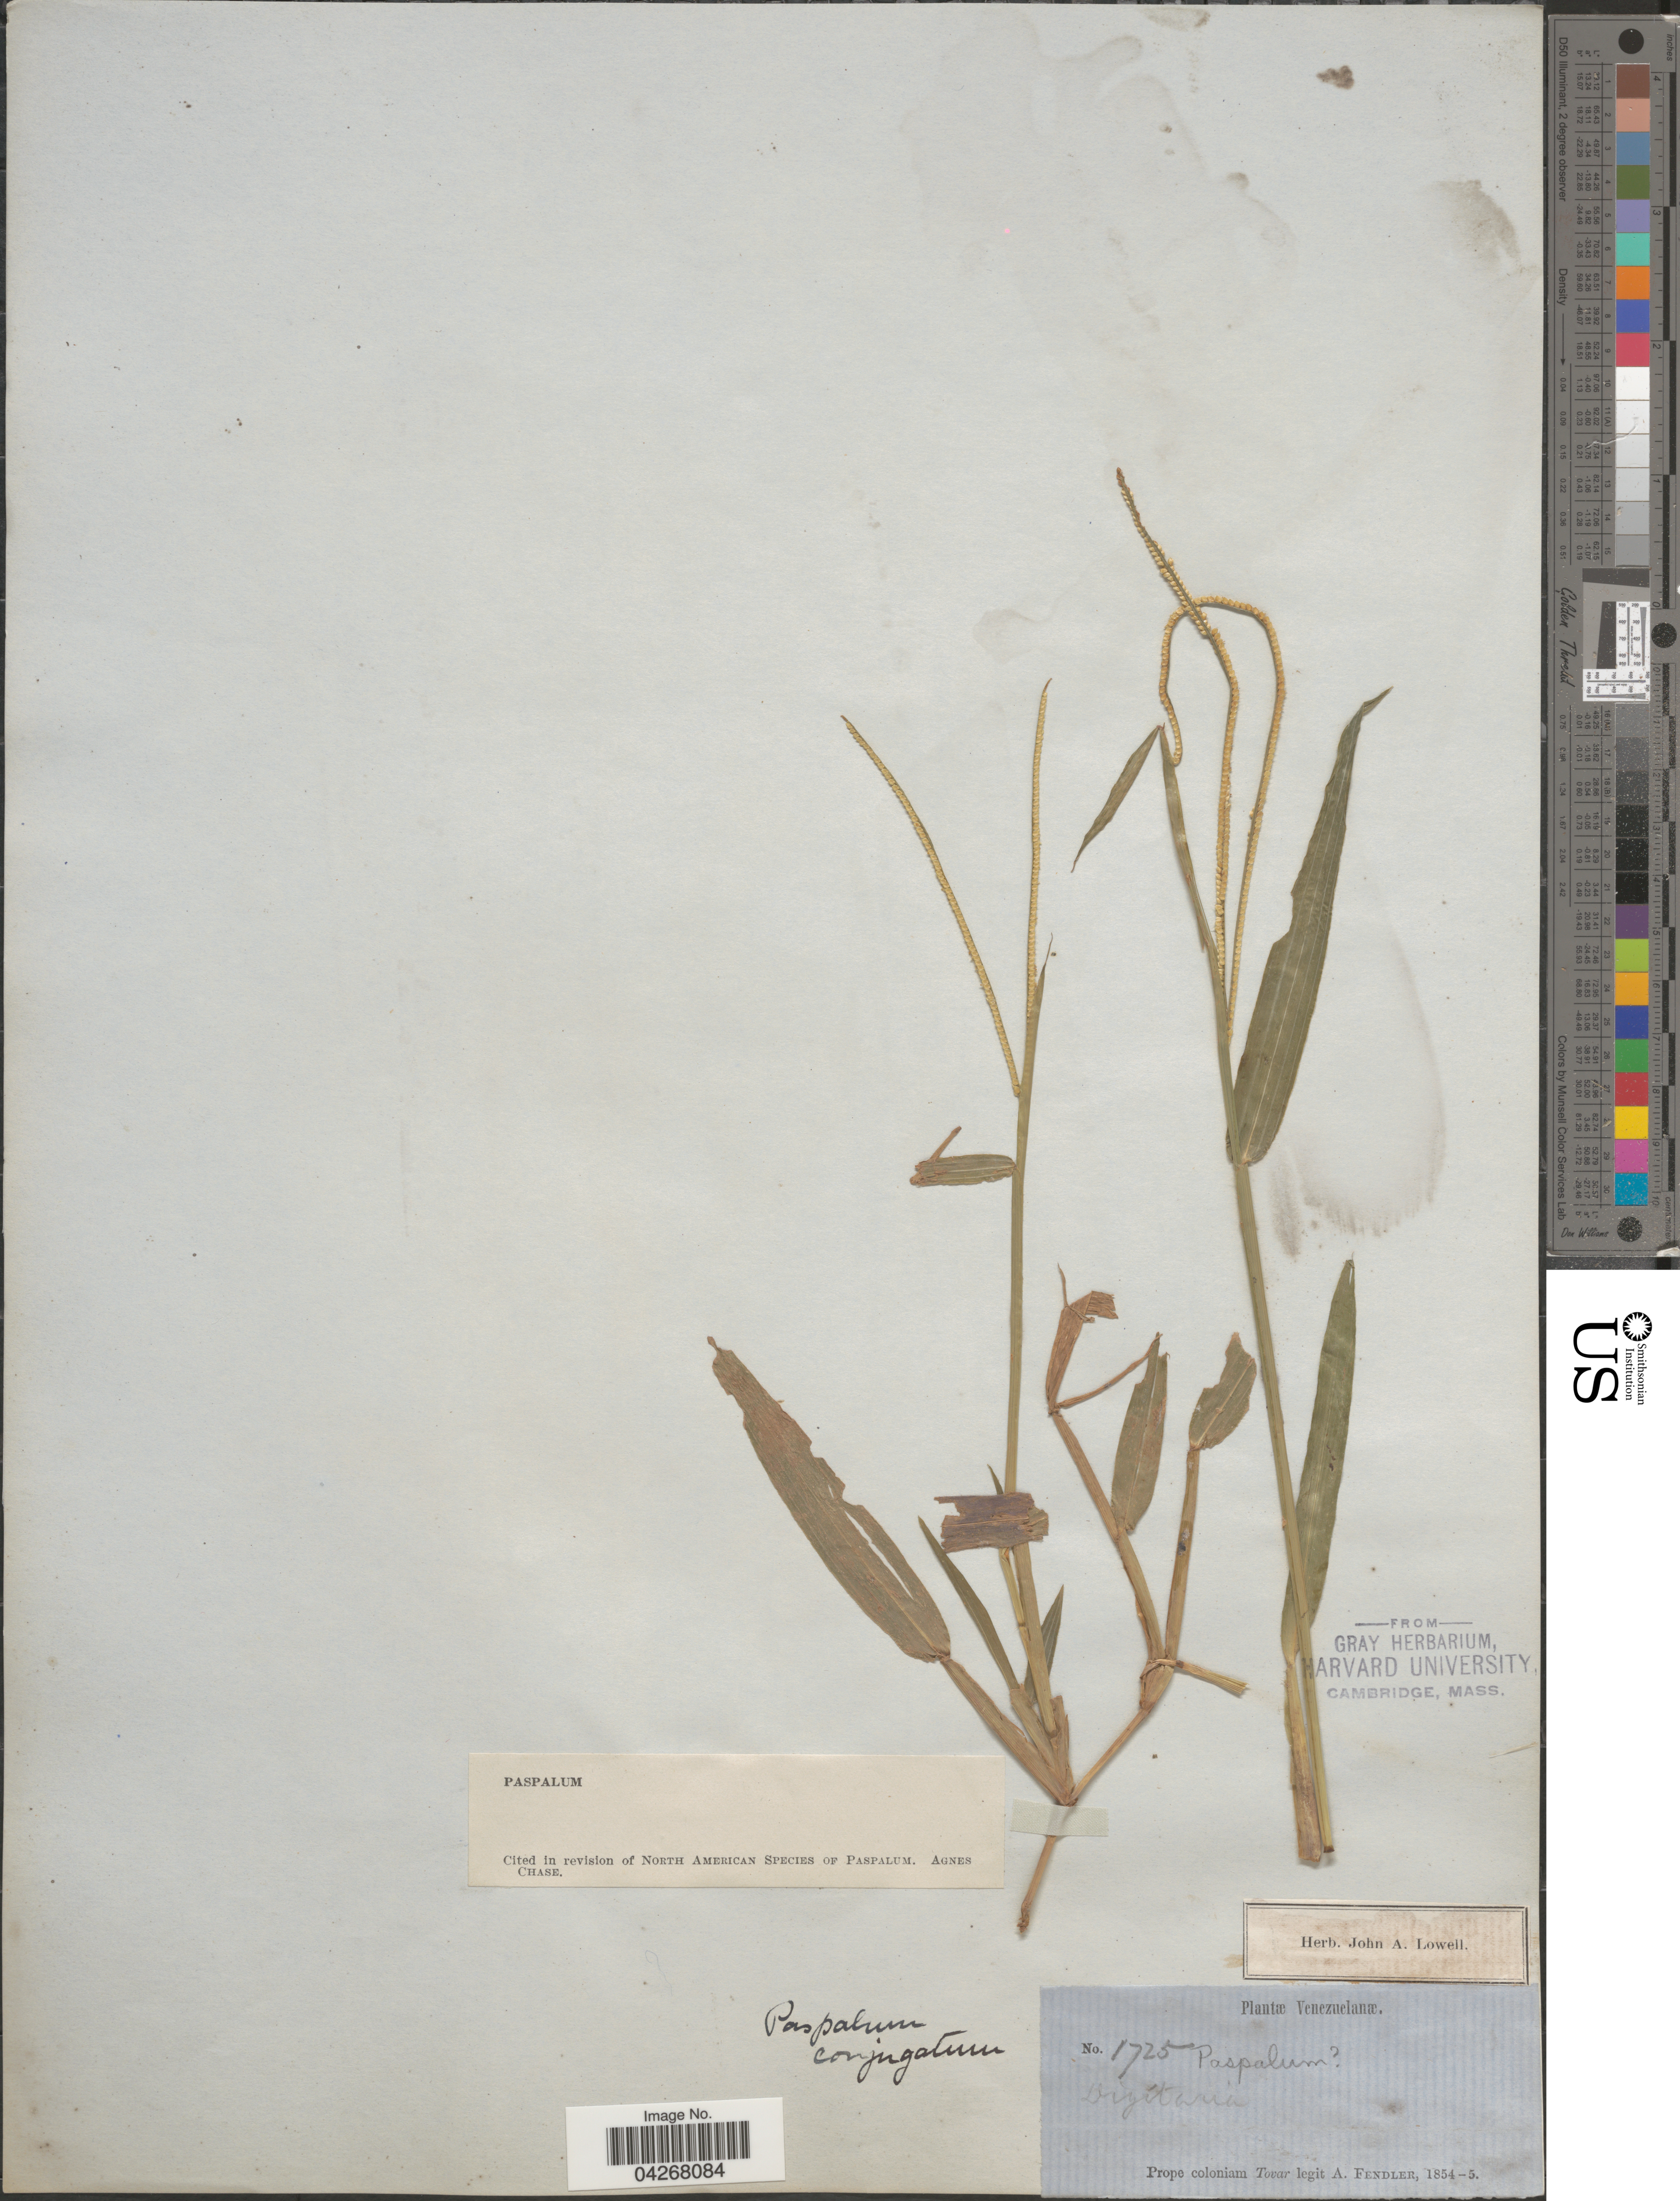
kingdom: Plantae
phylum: Tracheophyta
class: Liliopsida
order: Poales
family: Poaceae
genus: Paspalum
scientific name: Paspalum conjugatum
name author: P.J. Bergius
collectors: A. Fendler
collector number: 1725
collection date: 1854/1855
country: Venezuela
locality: Prope coloniam Tovar.